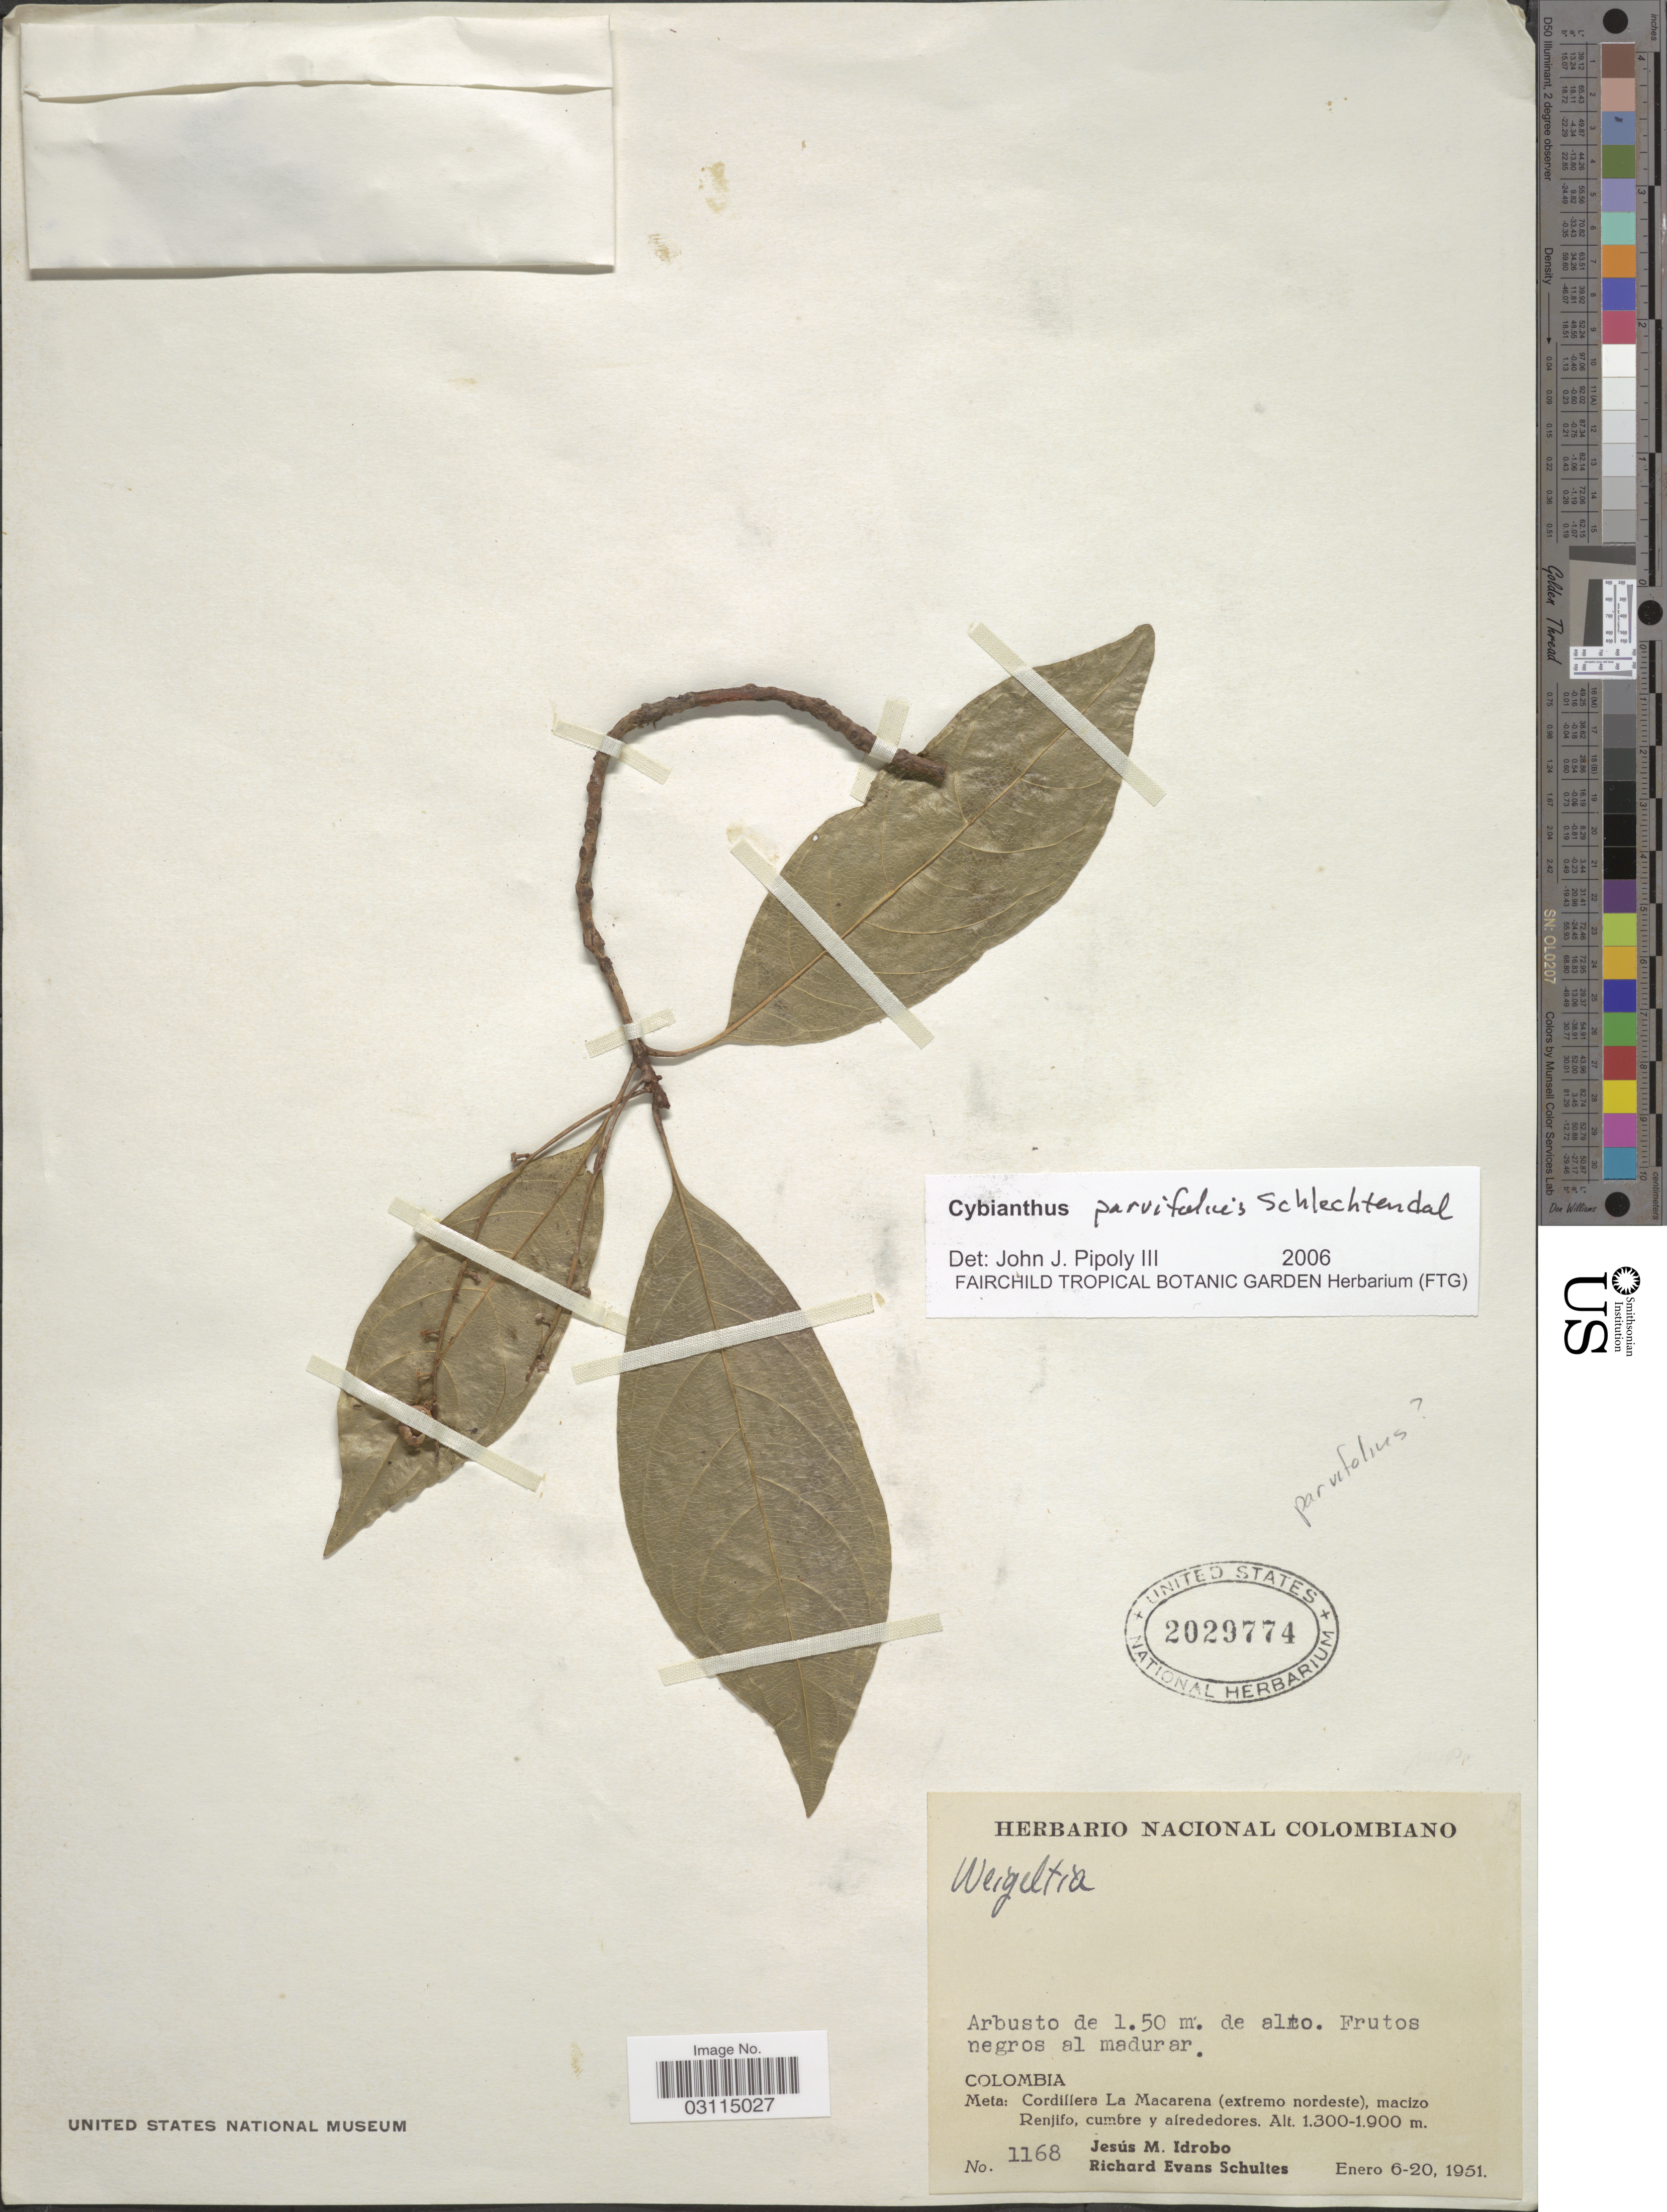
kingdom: Plantae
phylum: Tracheophyta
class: Magnoliopsida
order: Ericales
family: Primulaceae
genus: Cybianthus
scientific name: Cybianthus parvifolius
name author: Schltdl.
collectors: J. M. Idrobo & R. E. Schultes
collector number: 1168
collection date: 1951-01-06/1951-01-20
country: Colombia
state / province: Meta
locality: Cordillera La Macarena (extremo nordeste), macizo Renjifo, cumbre y alrededores.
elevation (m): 1300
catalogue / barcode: US 2029774